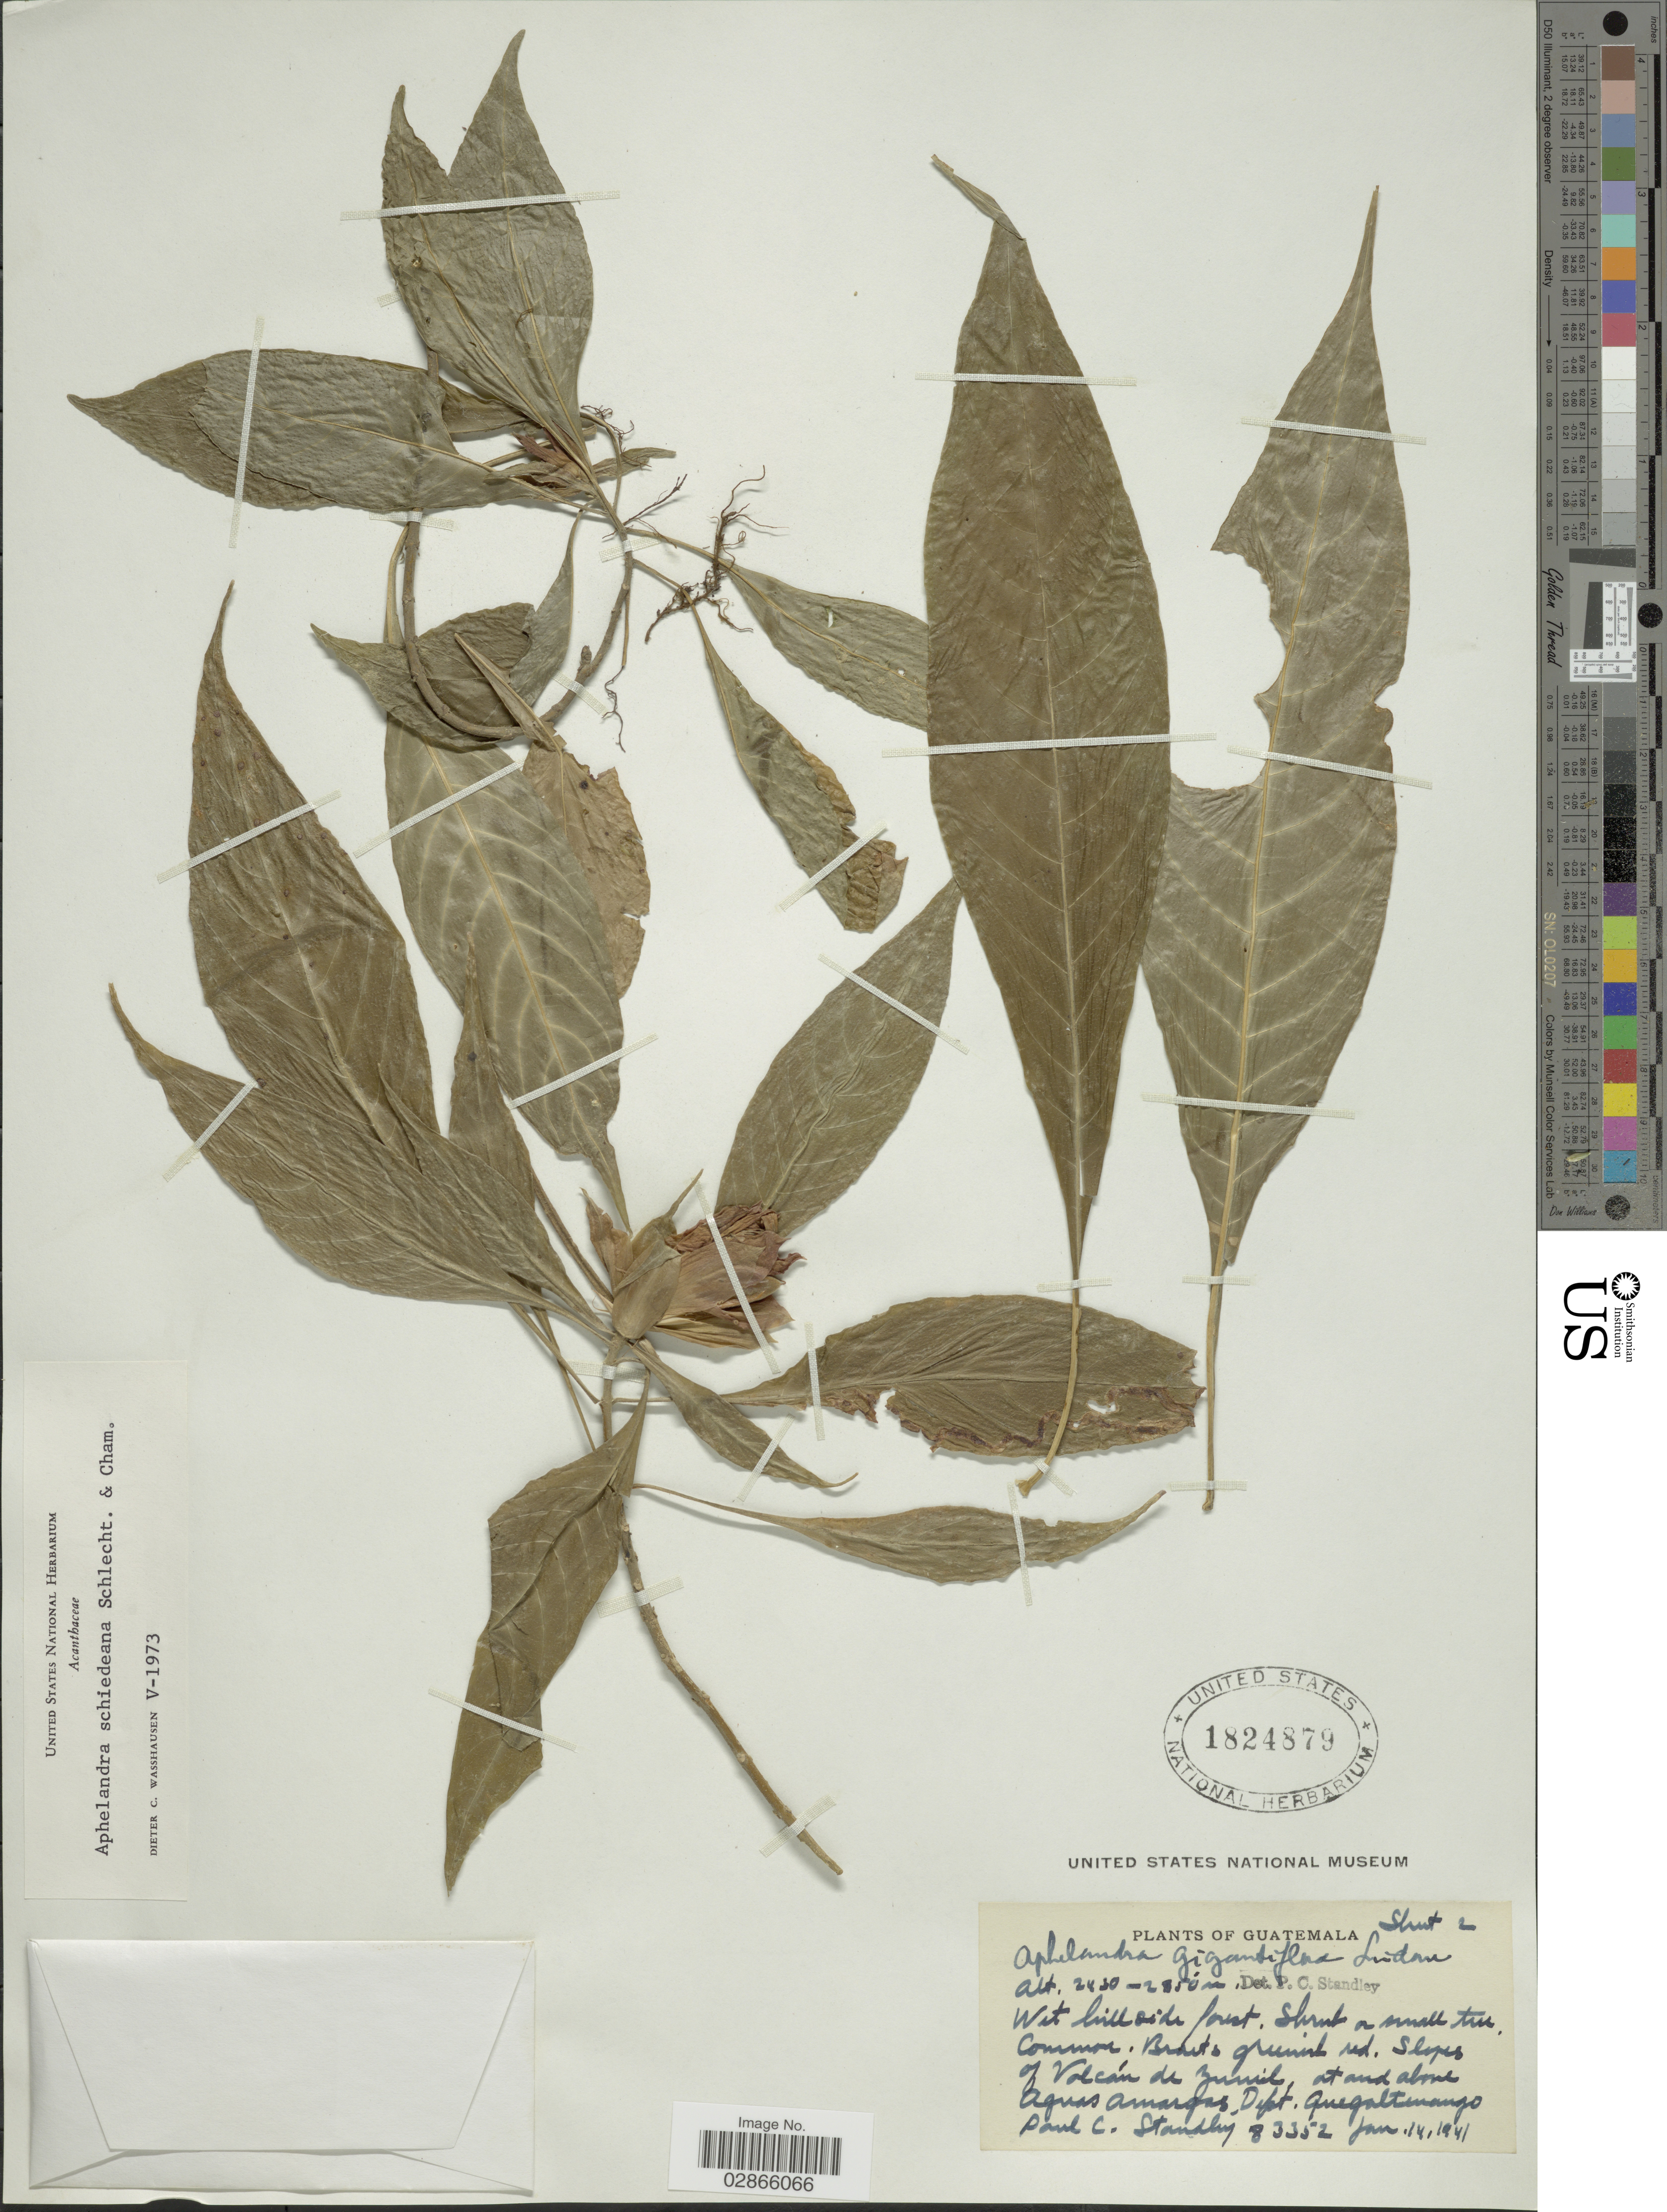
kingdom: Plantae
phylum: Tracheophyta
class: Magnoliopsida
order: Lamiales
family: Acanthaceae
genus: Aphelandra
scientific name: Aphelandra schiedeana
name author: Schltdl. & Cham.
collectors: P. C. Standley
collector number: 83352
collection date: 1941-01-14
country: Guatemala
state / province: Quetzaltenango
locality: Slopes of Volcán de Zunil, at and above Aguas Amargas, Dept. Quezaltenango.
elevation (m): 2430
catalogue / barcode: US 1824879